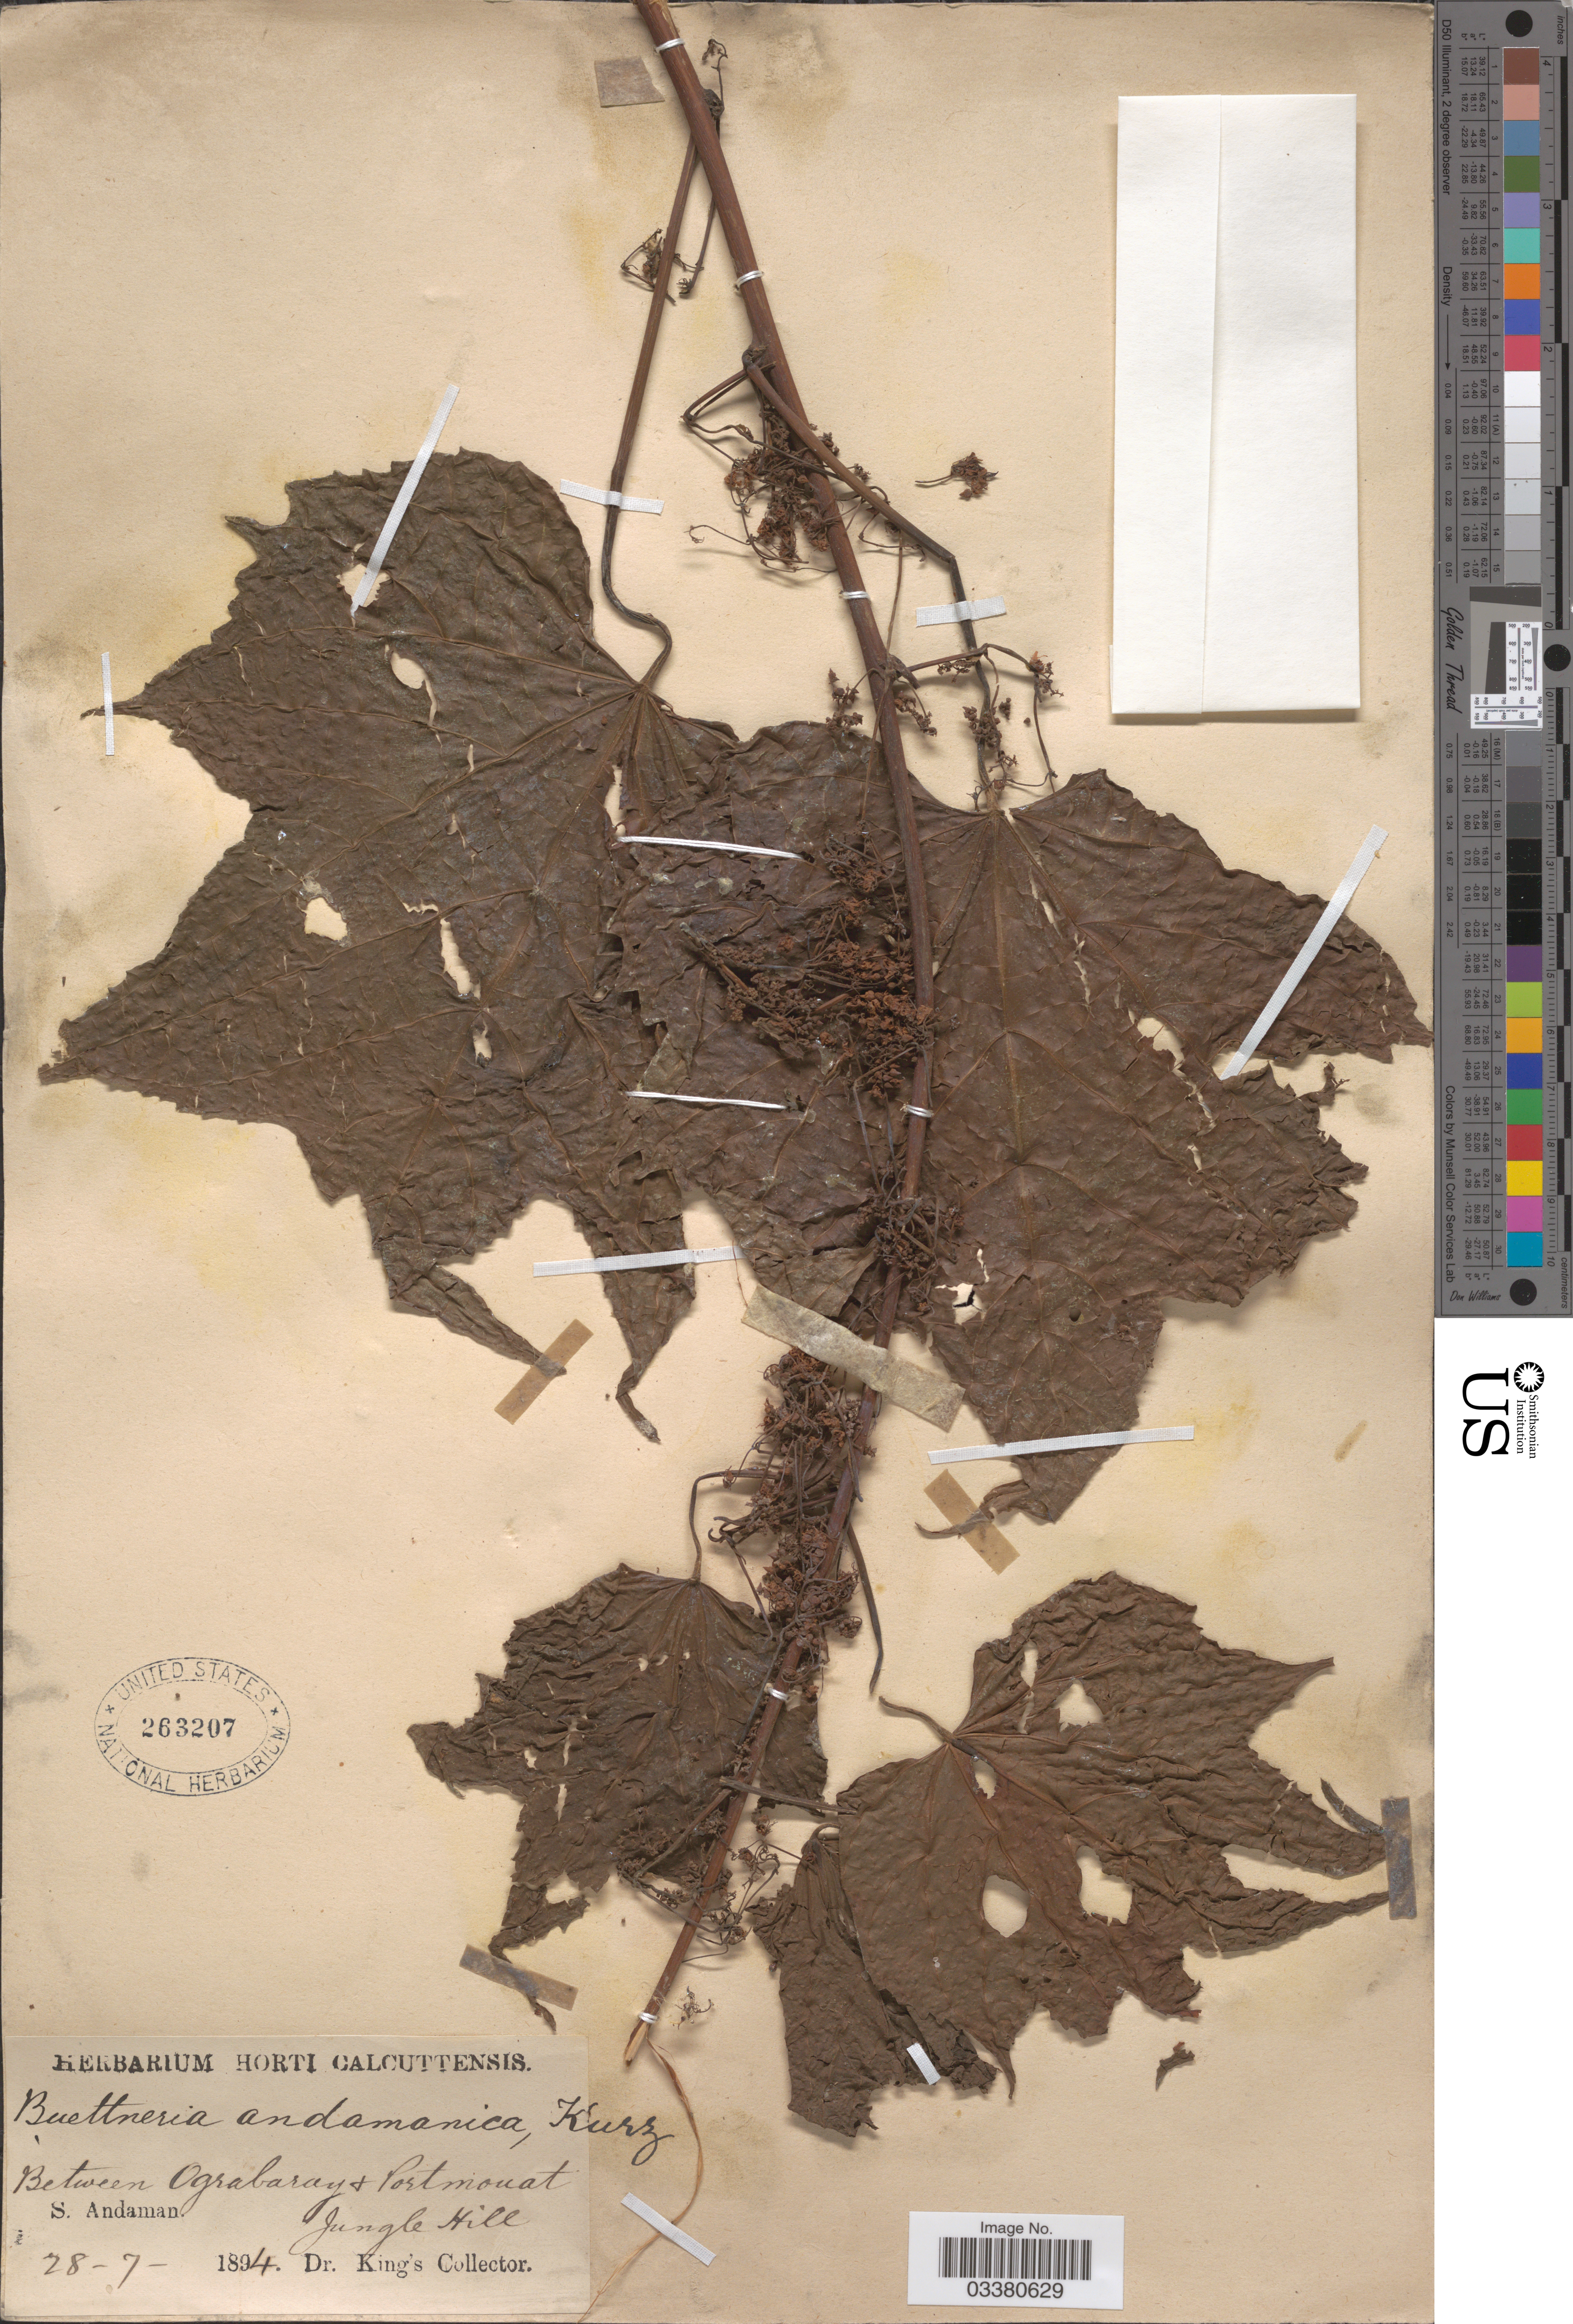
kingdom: Plantae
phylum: Tracheophyta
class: Magnoliopsida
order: Malvales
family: Malvaceae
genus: Byttneria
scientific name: Byttneria andamanensis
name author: Kurz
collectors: Dr. King's collector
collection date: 1894-07-28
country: India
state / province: Andaman and Nicobar Islands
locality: Between Ograbaray & Portmouat. S. Andaman. Jungle Hill.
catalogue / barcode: US 263207